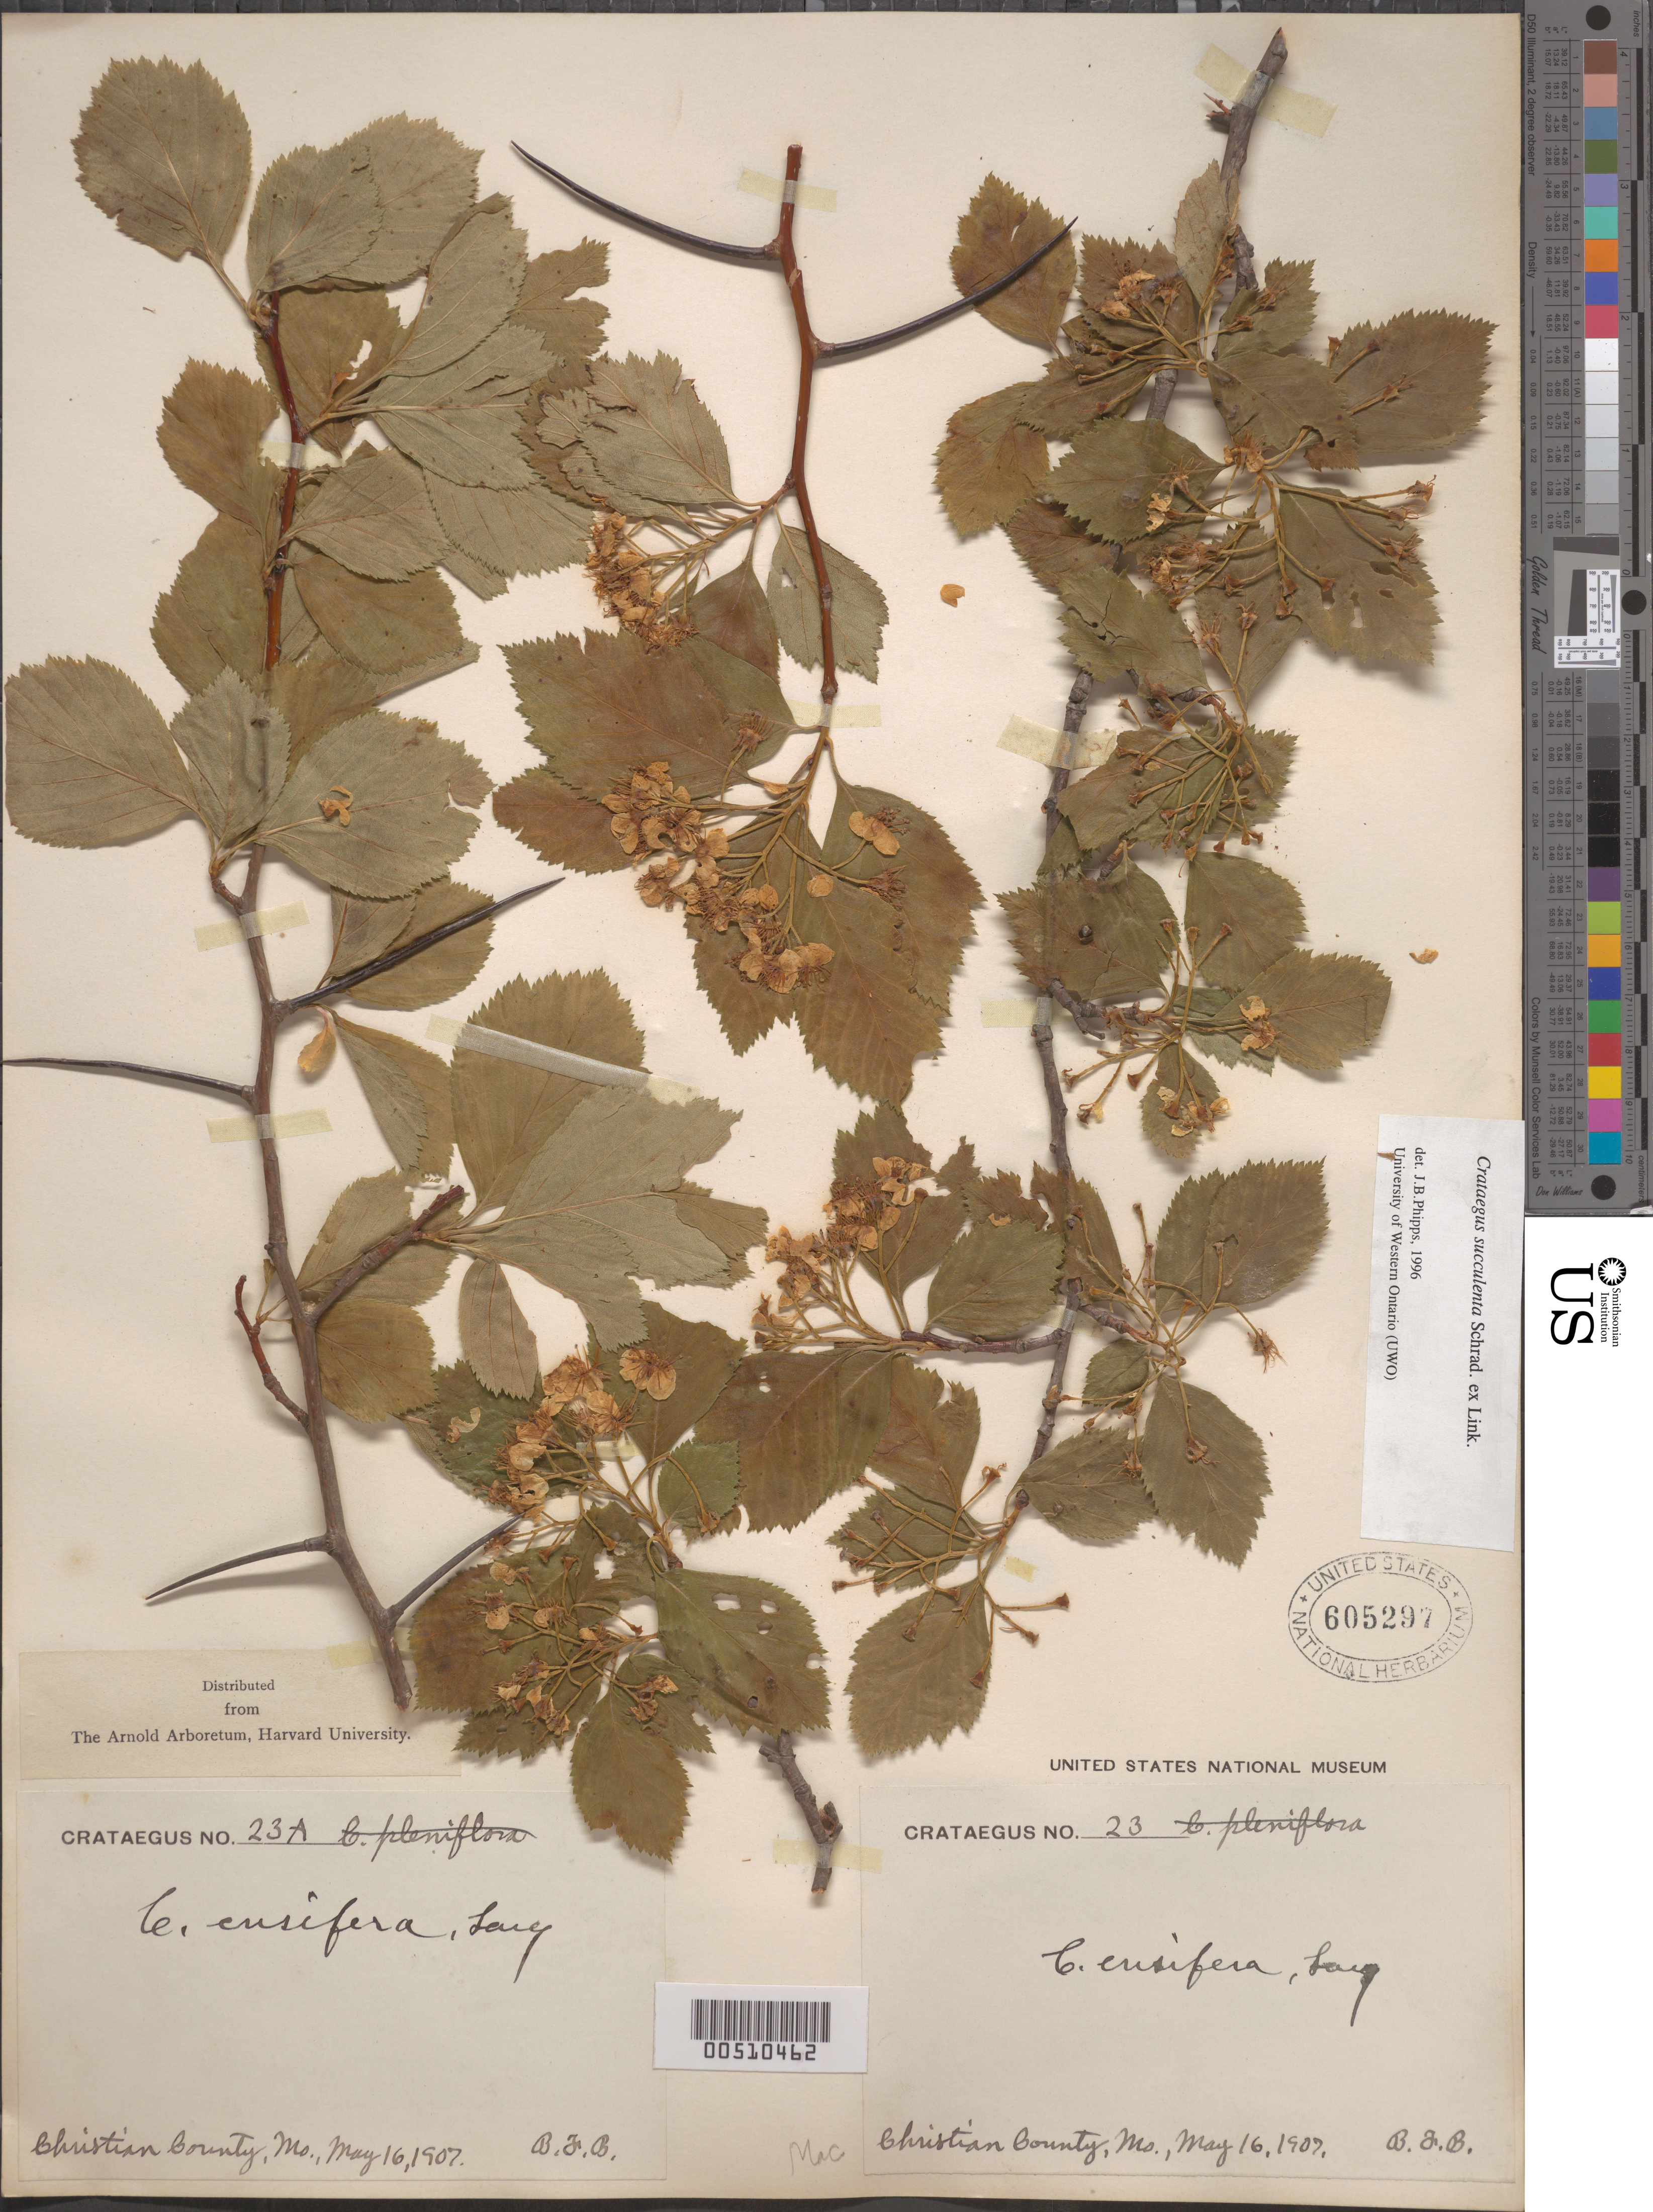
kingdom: Plantae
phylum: Tracheophyta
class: Magnoliopsida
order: Rosales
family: Rosaceae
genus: Crataegus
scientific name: Crataegus succulenta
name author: Schrad. ex Link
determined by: Phipps, James B., (UWO), University of Western Ontario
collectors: B. F. Bush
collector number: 23 and 23A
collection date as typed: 16 May 1907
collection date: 1907-05-16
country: United States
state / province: Missouri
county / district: Christian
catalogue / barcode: US 605297